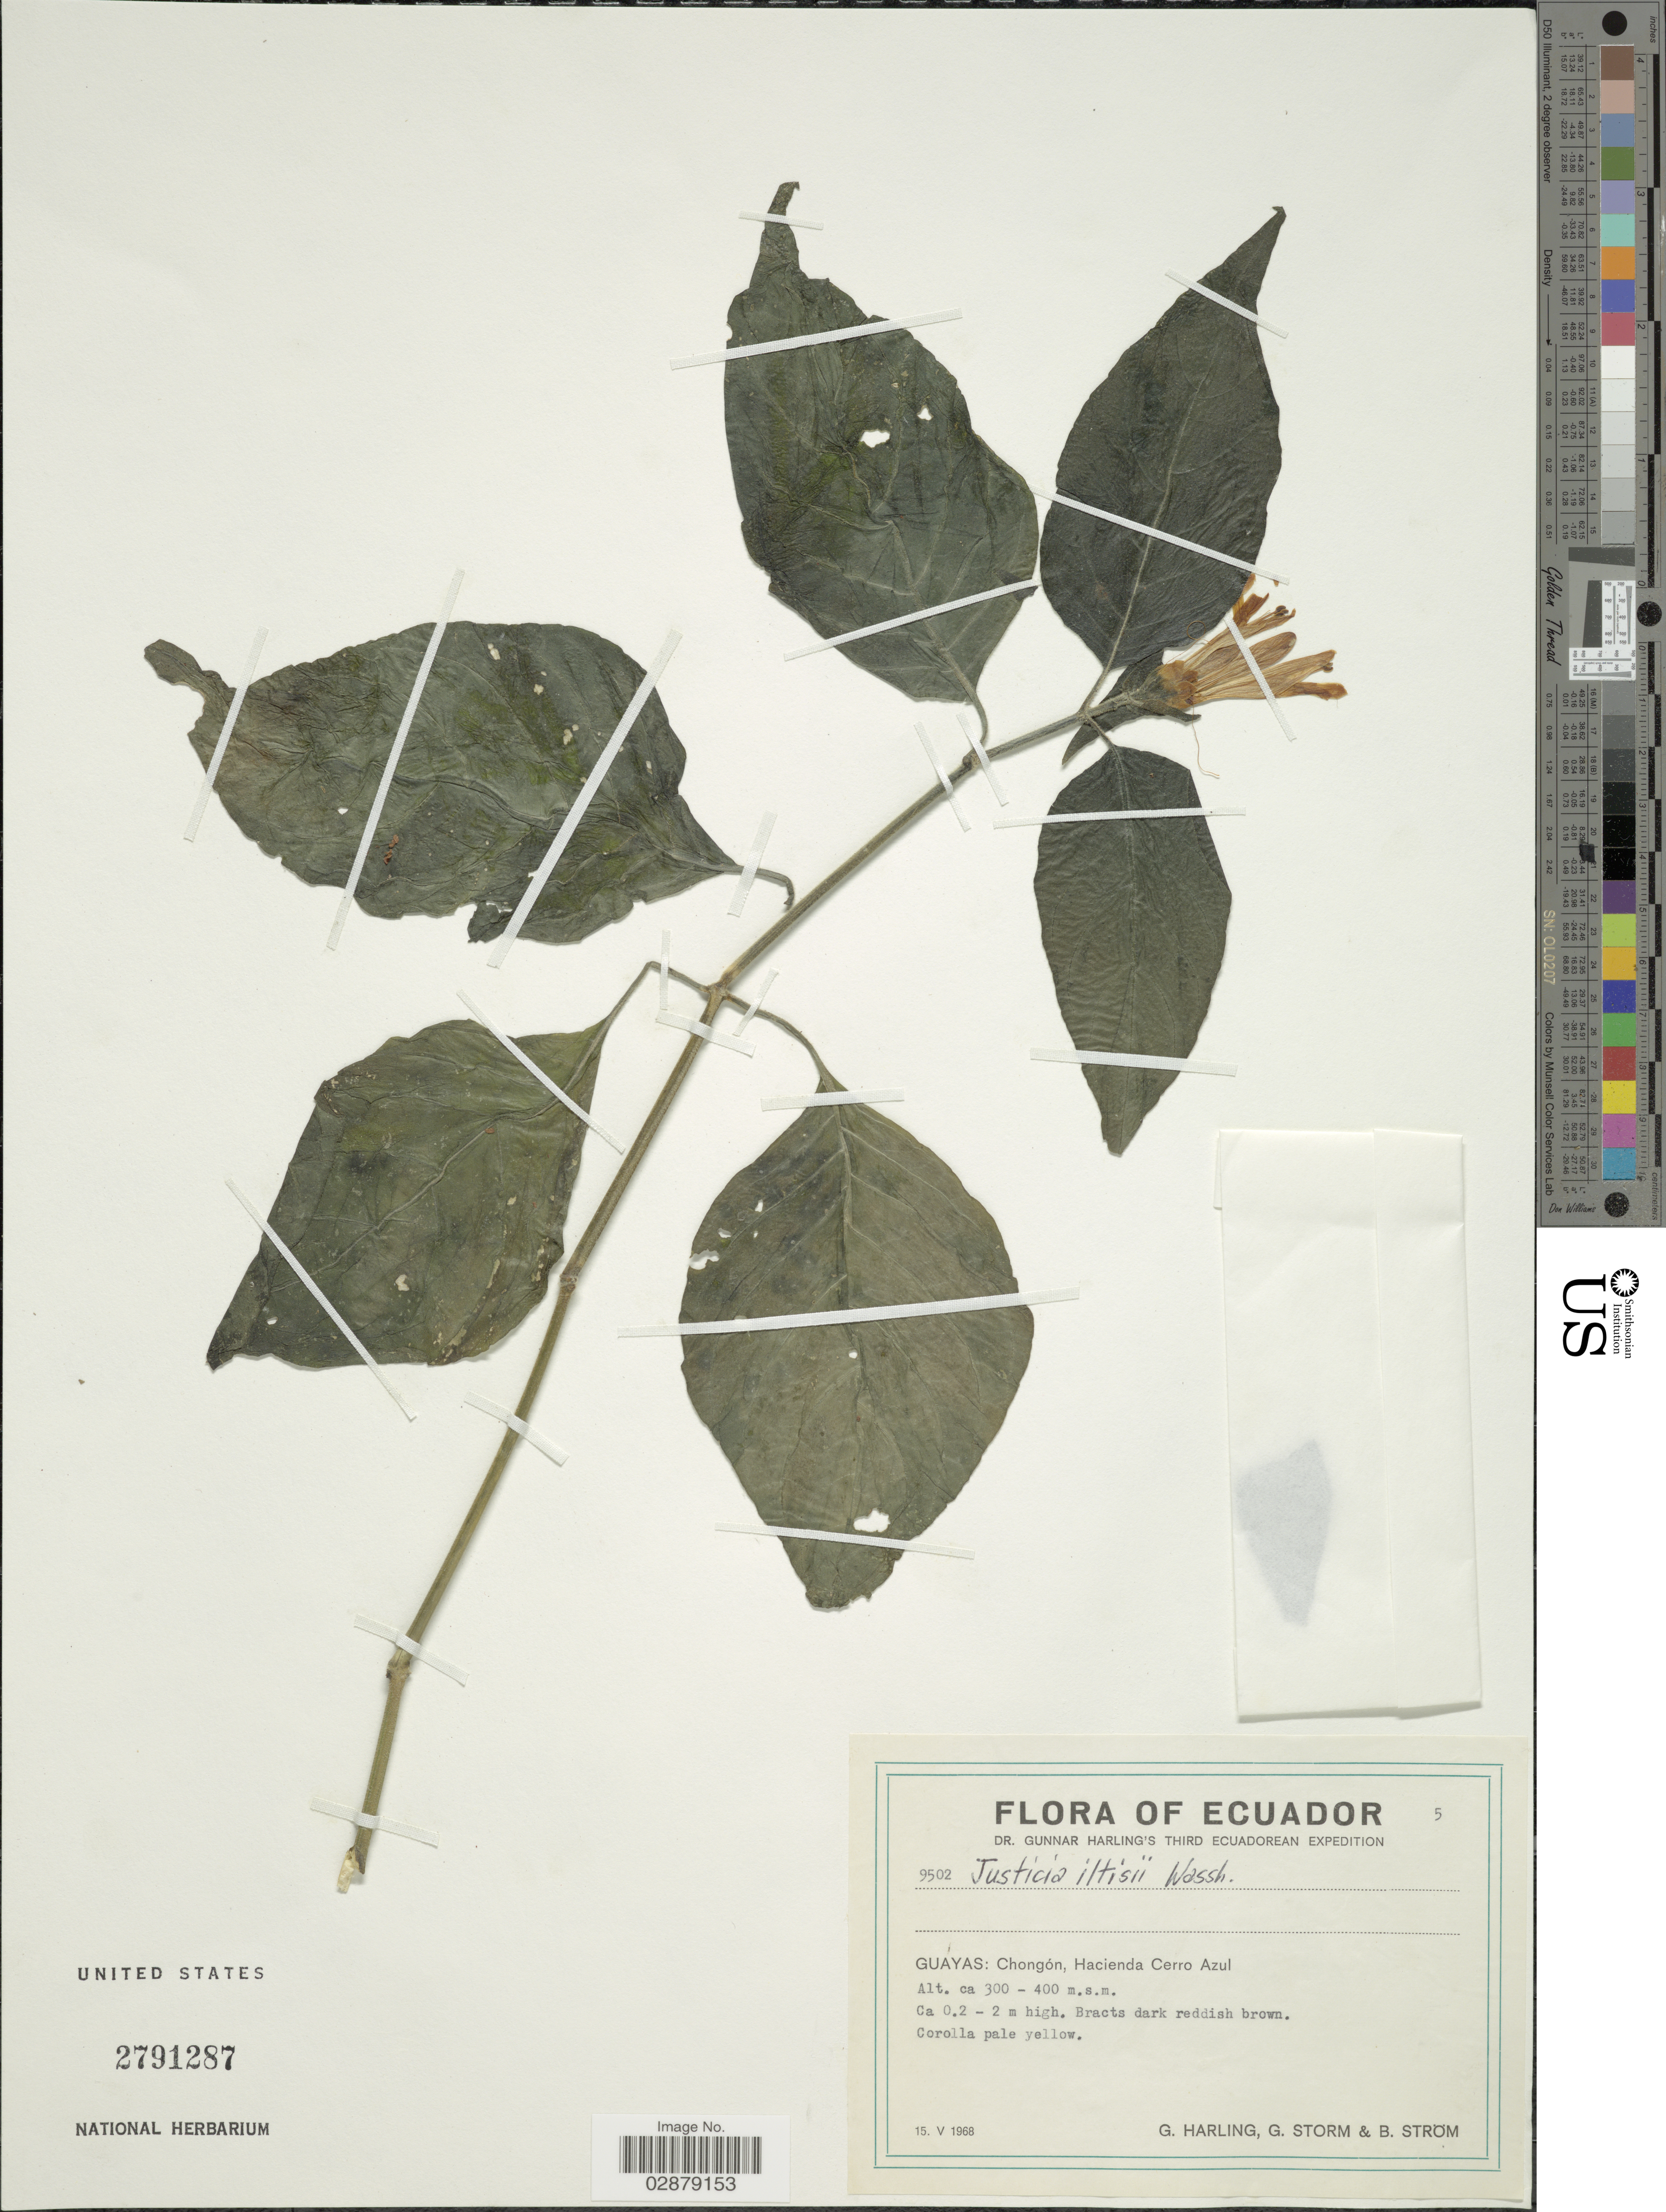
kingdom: Plantae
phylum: Tracheophyta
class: Magnoliopsida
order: Lamiales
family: Acanthaceae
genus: Justicia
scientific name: Justicia iltisii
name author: Wassh.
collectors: G. Harling, G. Storm & B. Ström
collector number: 9502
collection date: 1968-05-15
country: Ecuador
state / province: Guayas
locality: Chongón, Hacienda Cerro Azul.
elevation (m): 300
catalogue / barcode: US 2791287